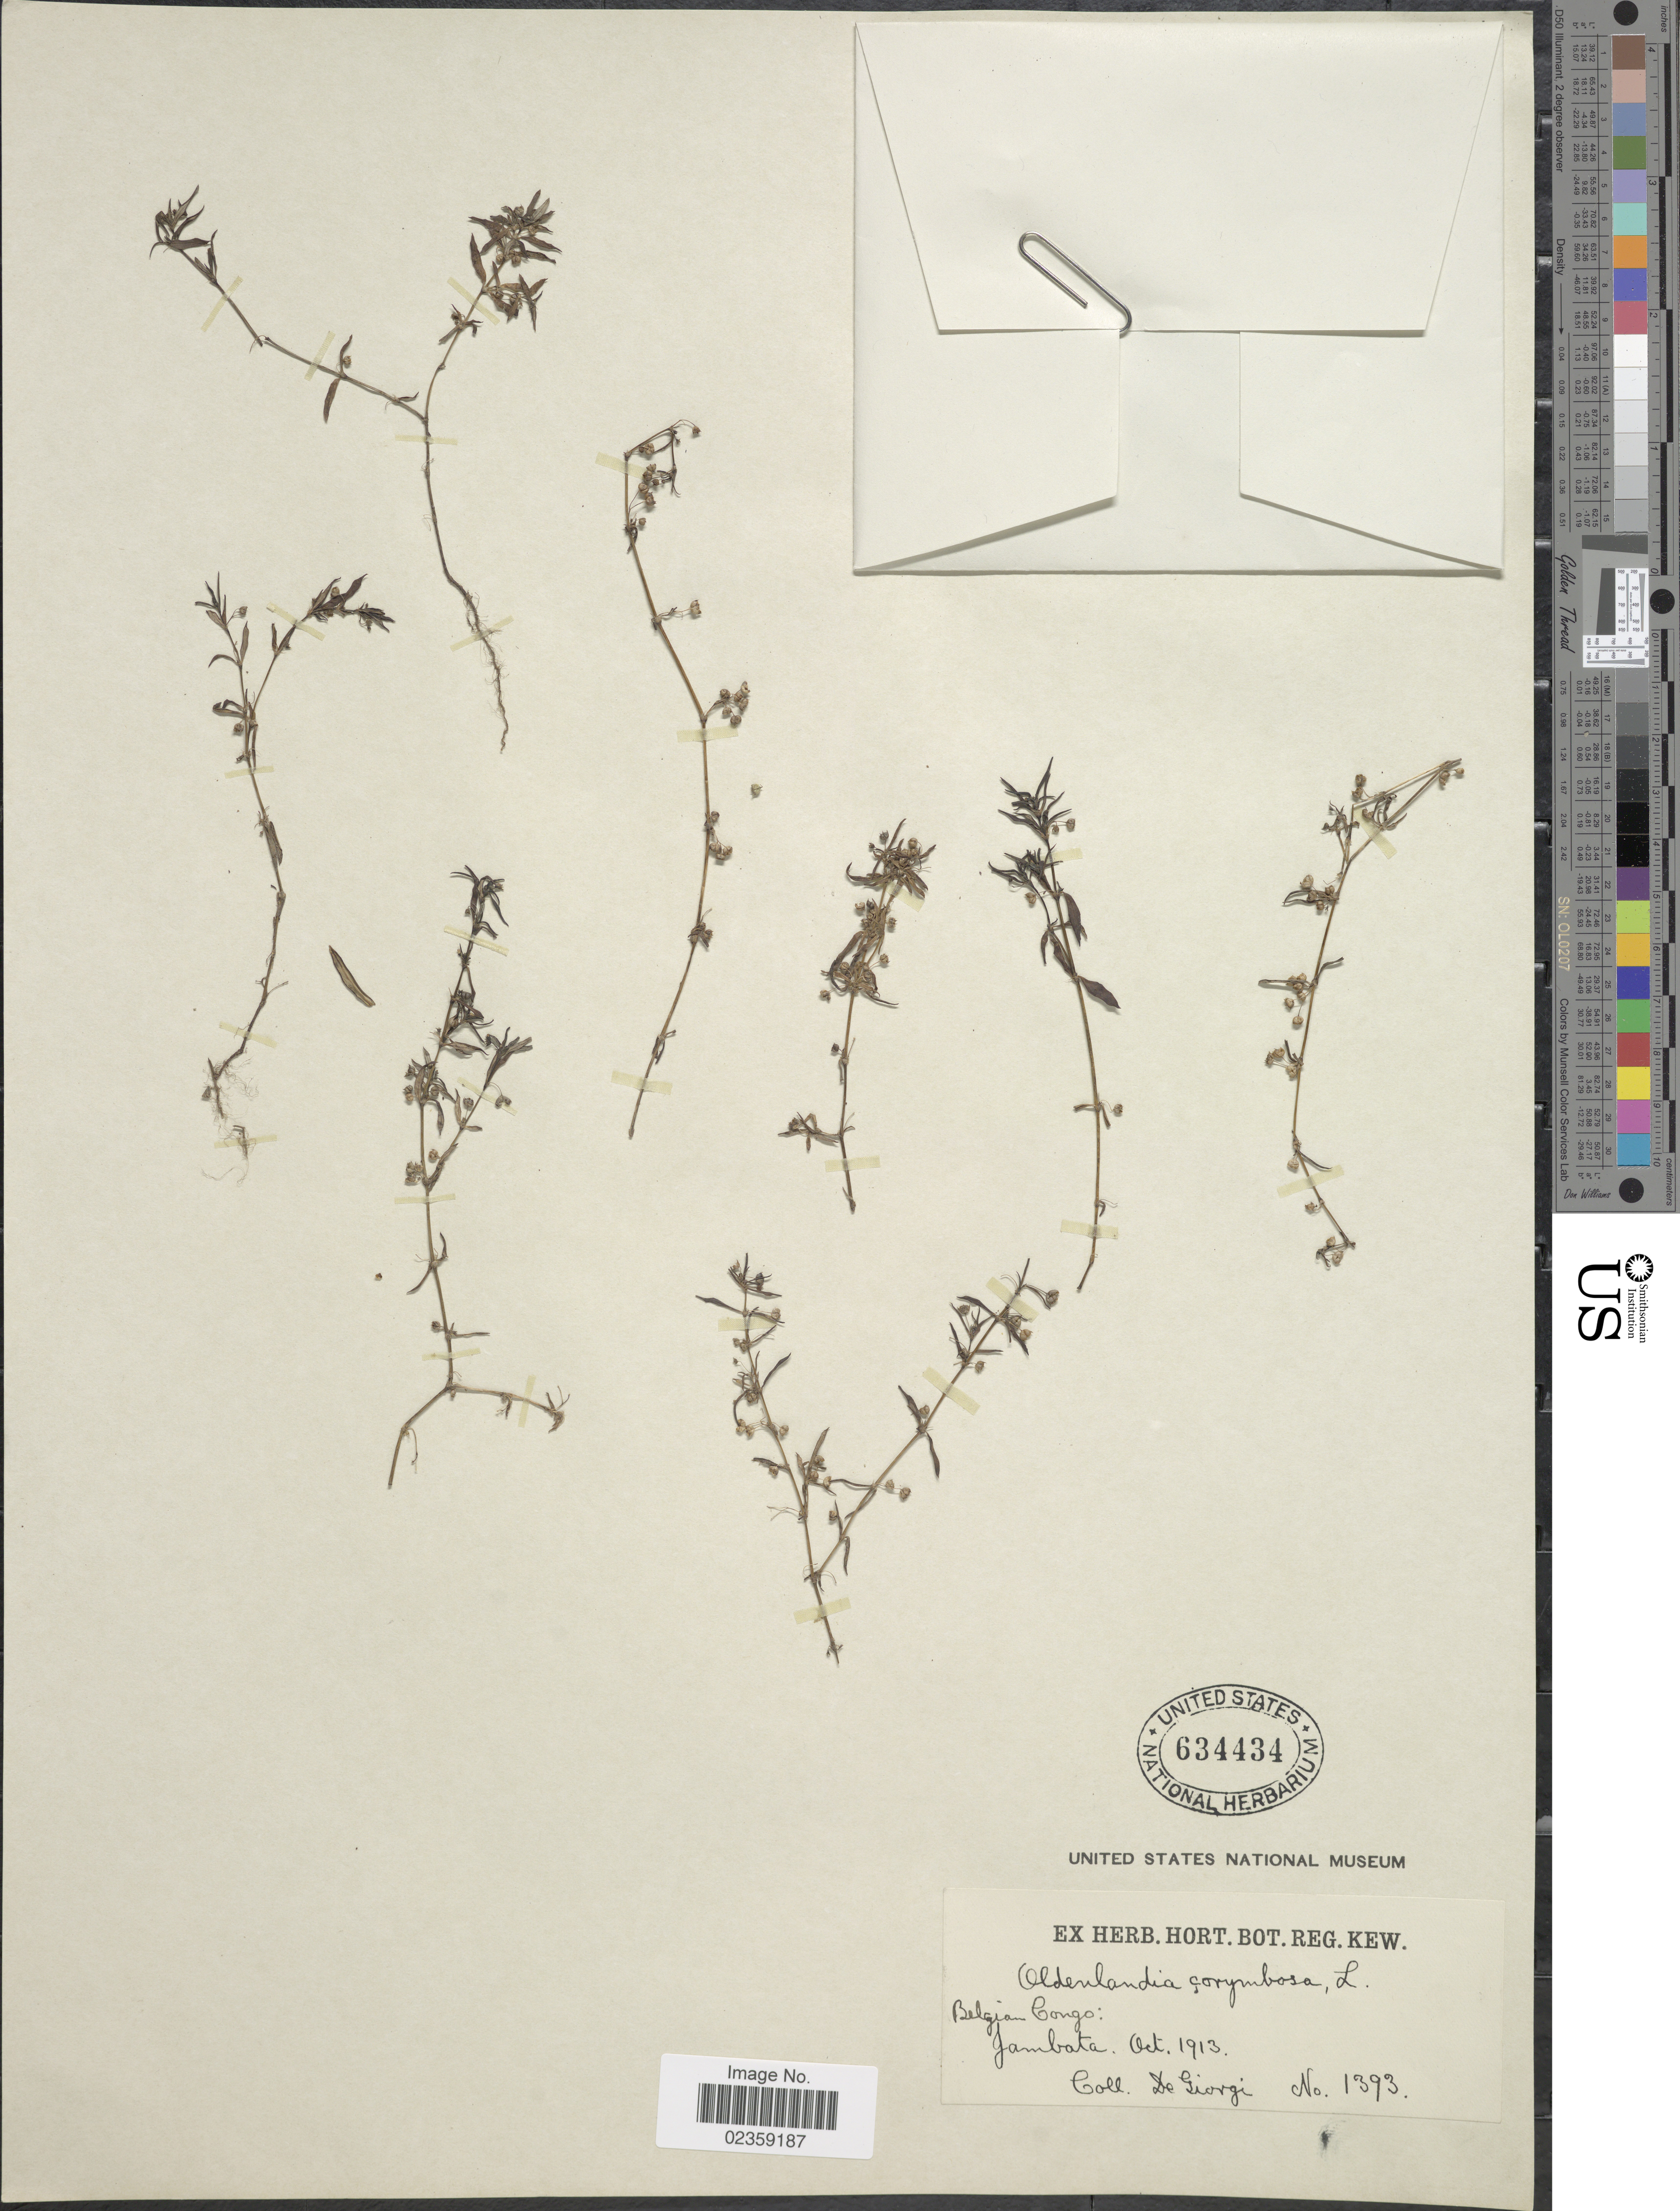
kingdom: Plantae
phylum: Tracheophyta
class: Magnoliopsida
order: Gentianales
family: Rubiaceae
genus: Oldenlandia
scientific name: Oldenlandia corymbosa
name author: L.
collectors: D. Giorgi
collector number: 1393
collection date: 1913-10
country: Congo, Democratic Republic of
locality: Belgian Congo: Jambata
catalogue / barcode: US 634434